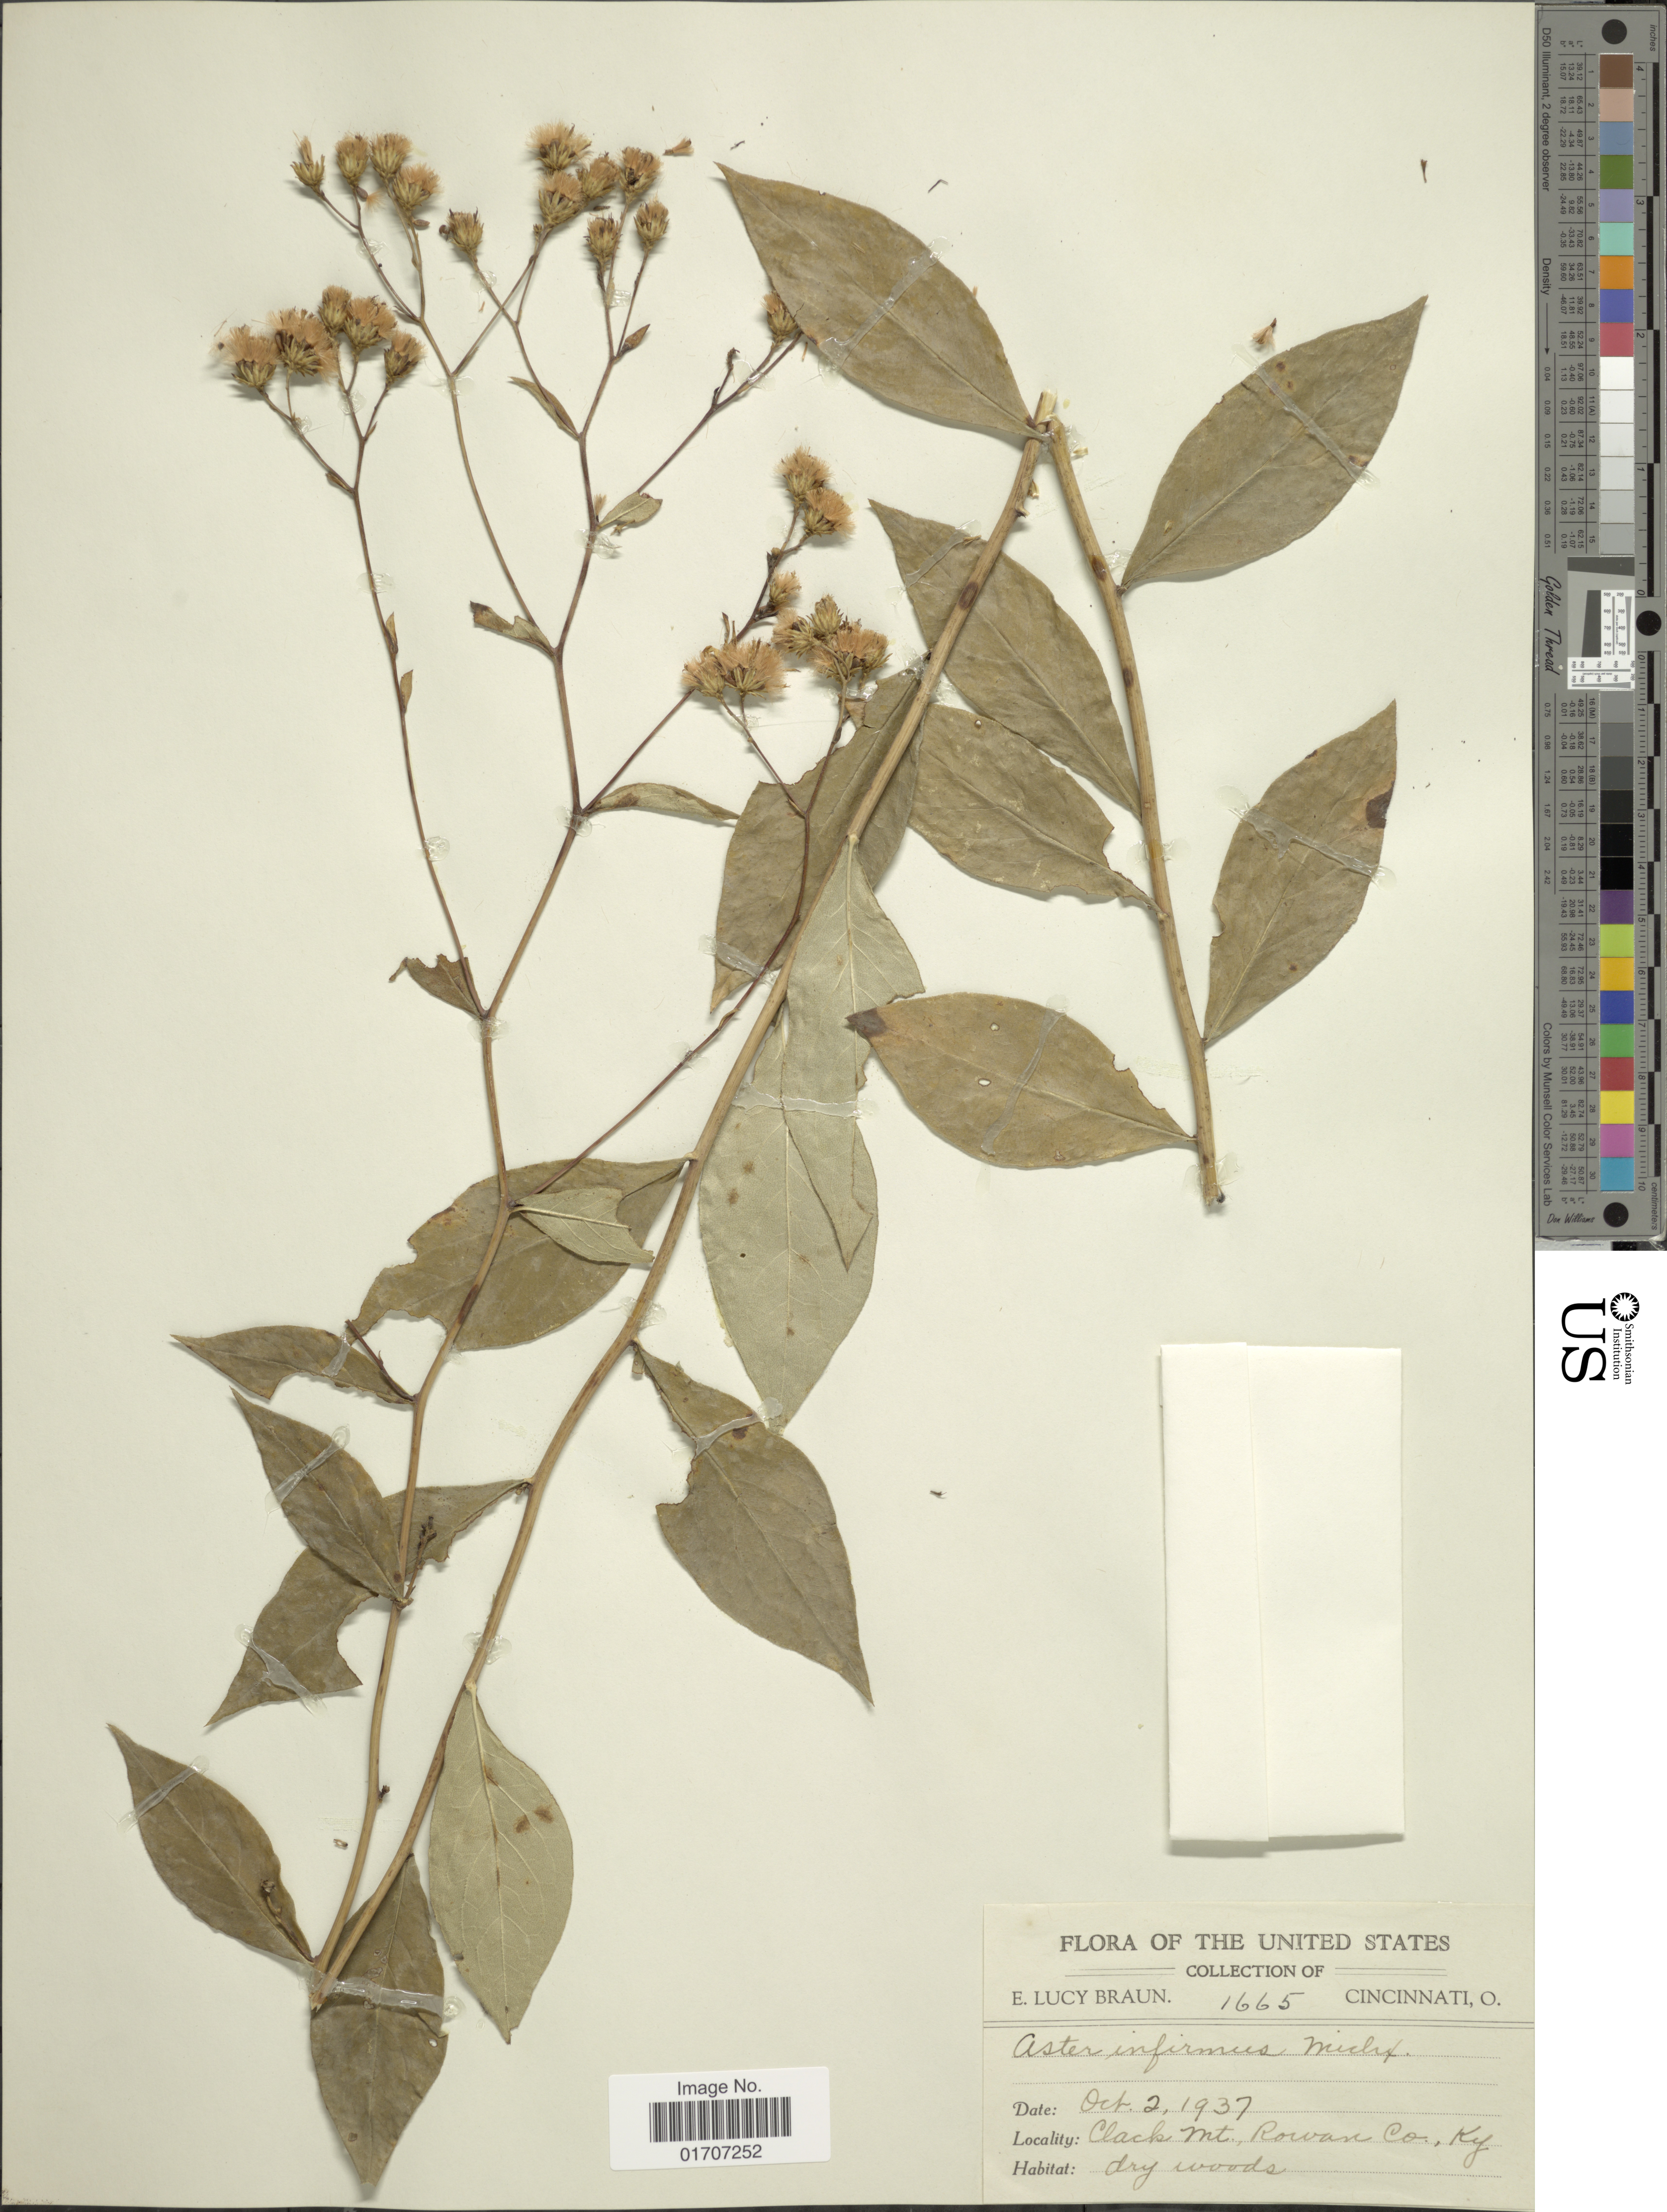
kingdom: Plantae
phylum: Tracheophyta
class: Magnoliopsida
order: Asterales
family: Asteraceae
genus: Doellingeria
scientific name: Doellingeria infirma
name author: (Michx.) Greene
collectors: E. L. Braun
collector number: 1665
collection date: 1937-10-02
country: United States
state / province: Kentucky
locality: Clack Mt., Roiwan Co.